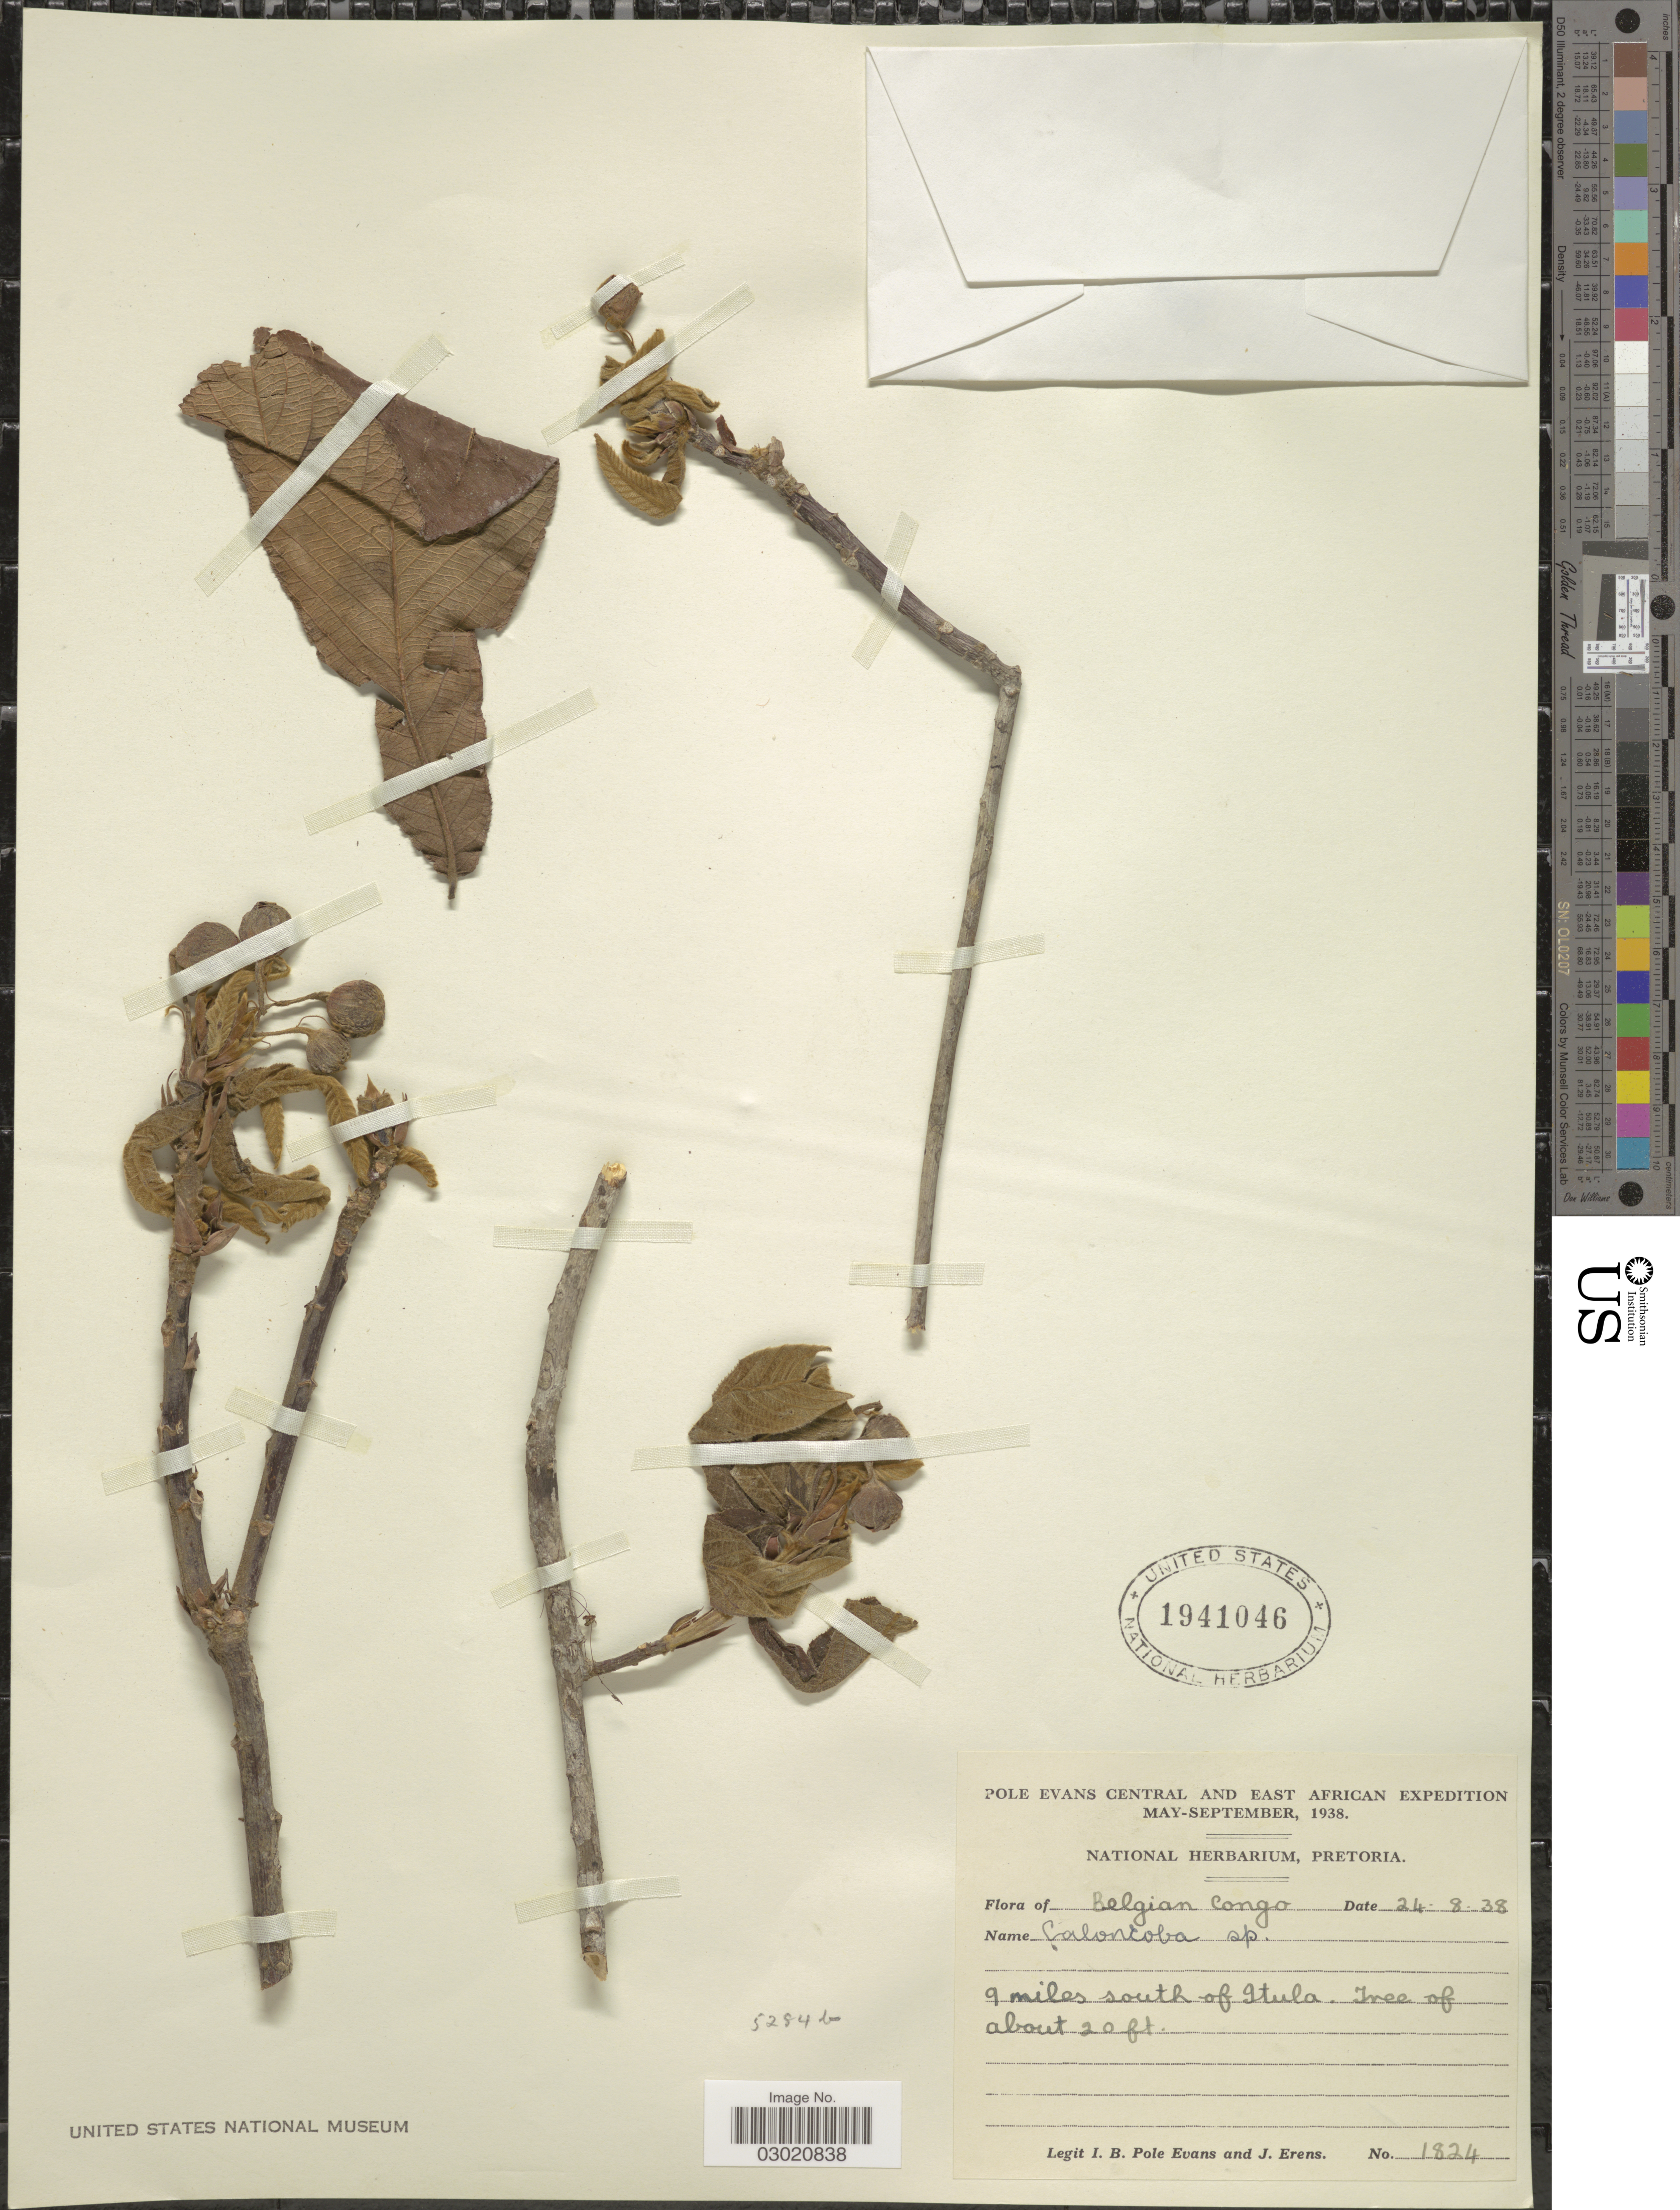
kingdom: Plantae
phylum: Tracheophyta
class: Magnoliopsida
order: Malpighiales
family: Achariaceae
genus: Xylotheca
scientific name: Xylotheca sp.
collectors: I. B. Pole-Evans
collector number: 1824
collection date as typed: Transcribed d/m/y: 24/8/38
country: Congo, Democratic Republic of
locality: Belgian Congo, 9 miles south of Itula.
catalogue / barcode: US 1941046